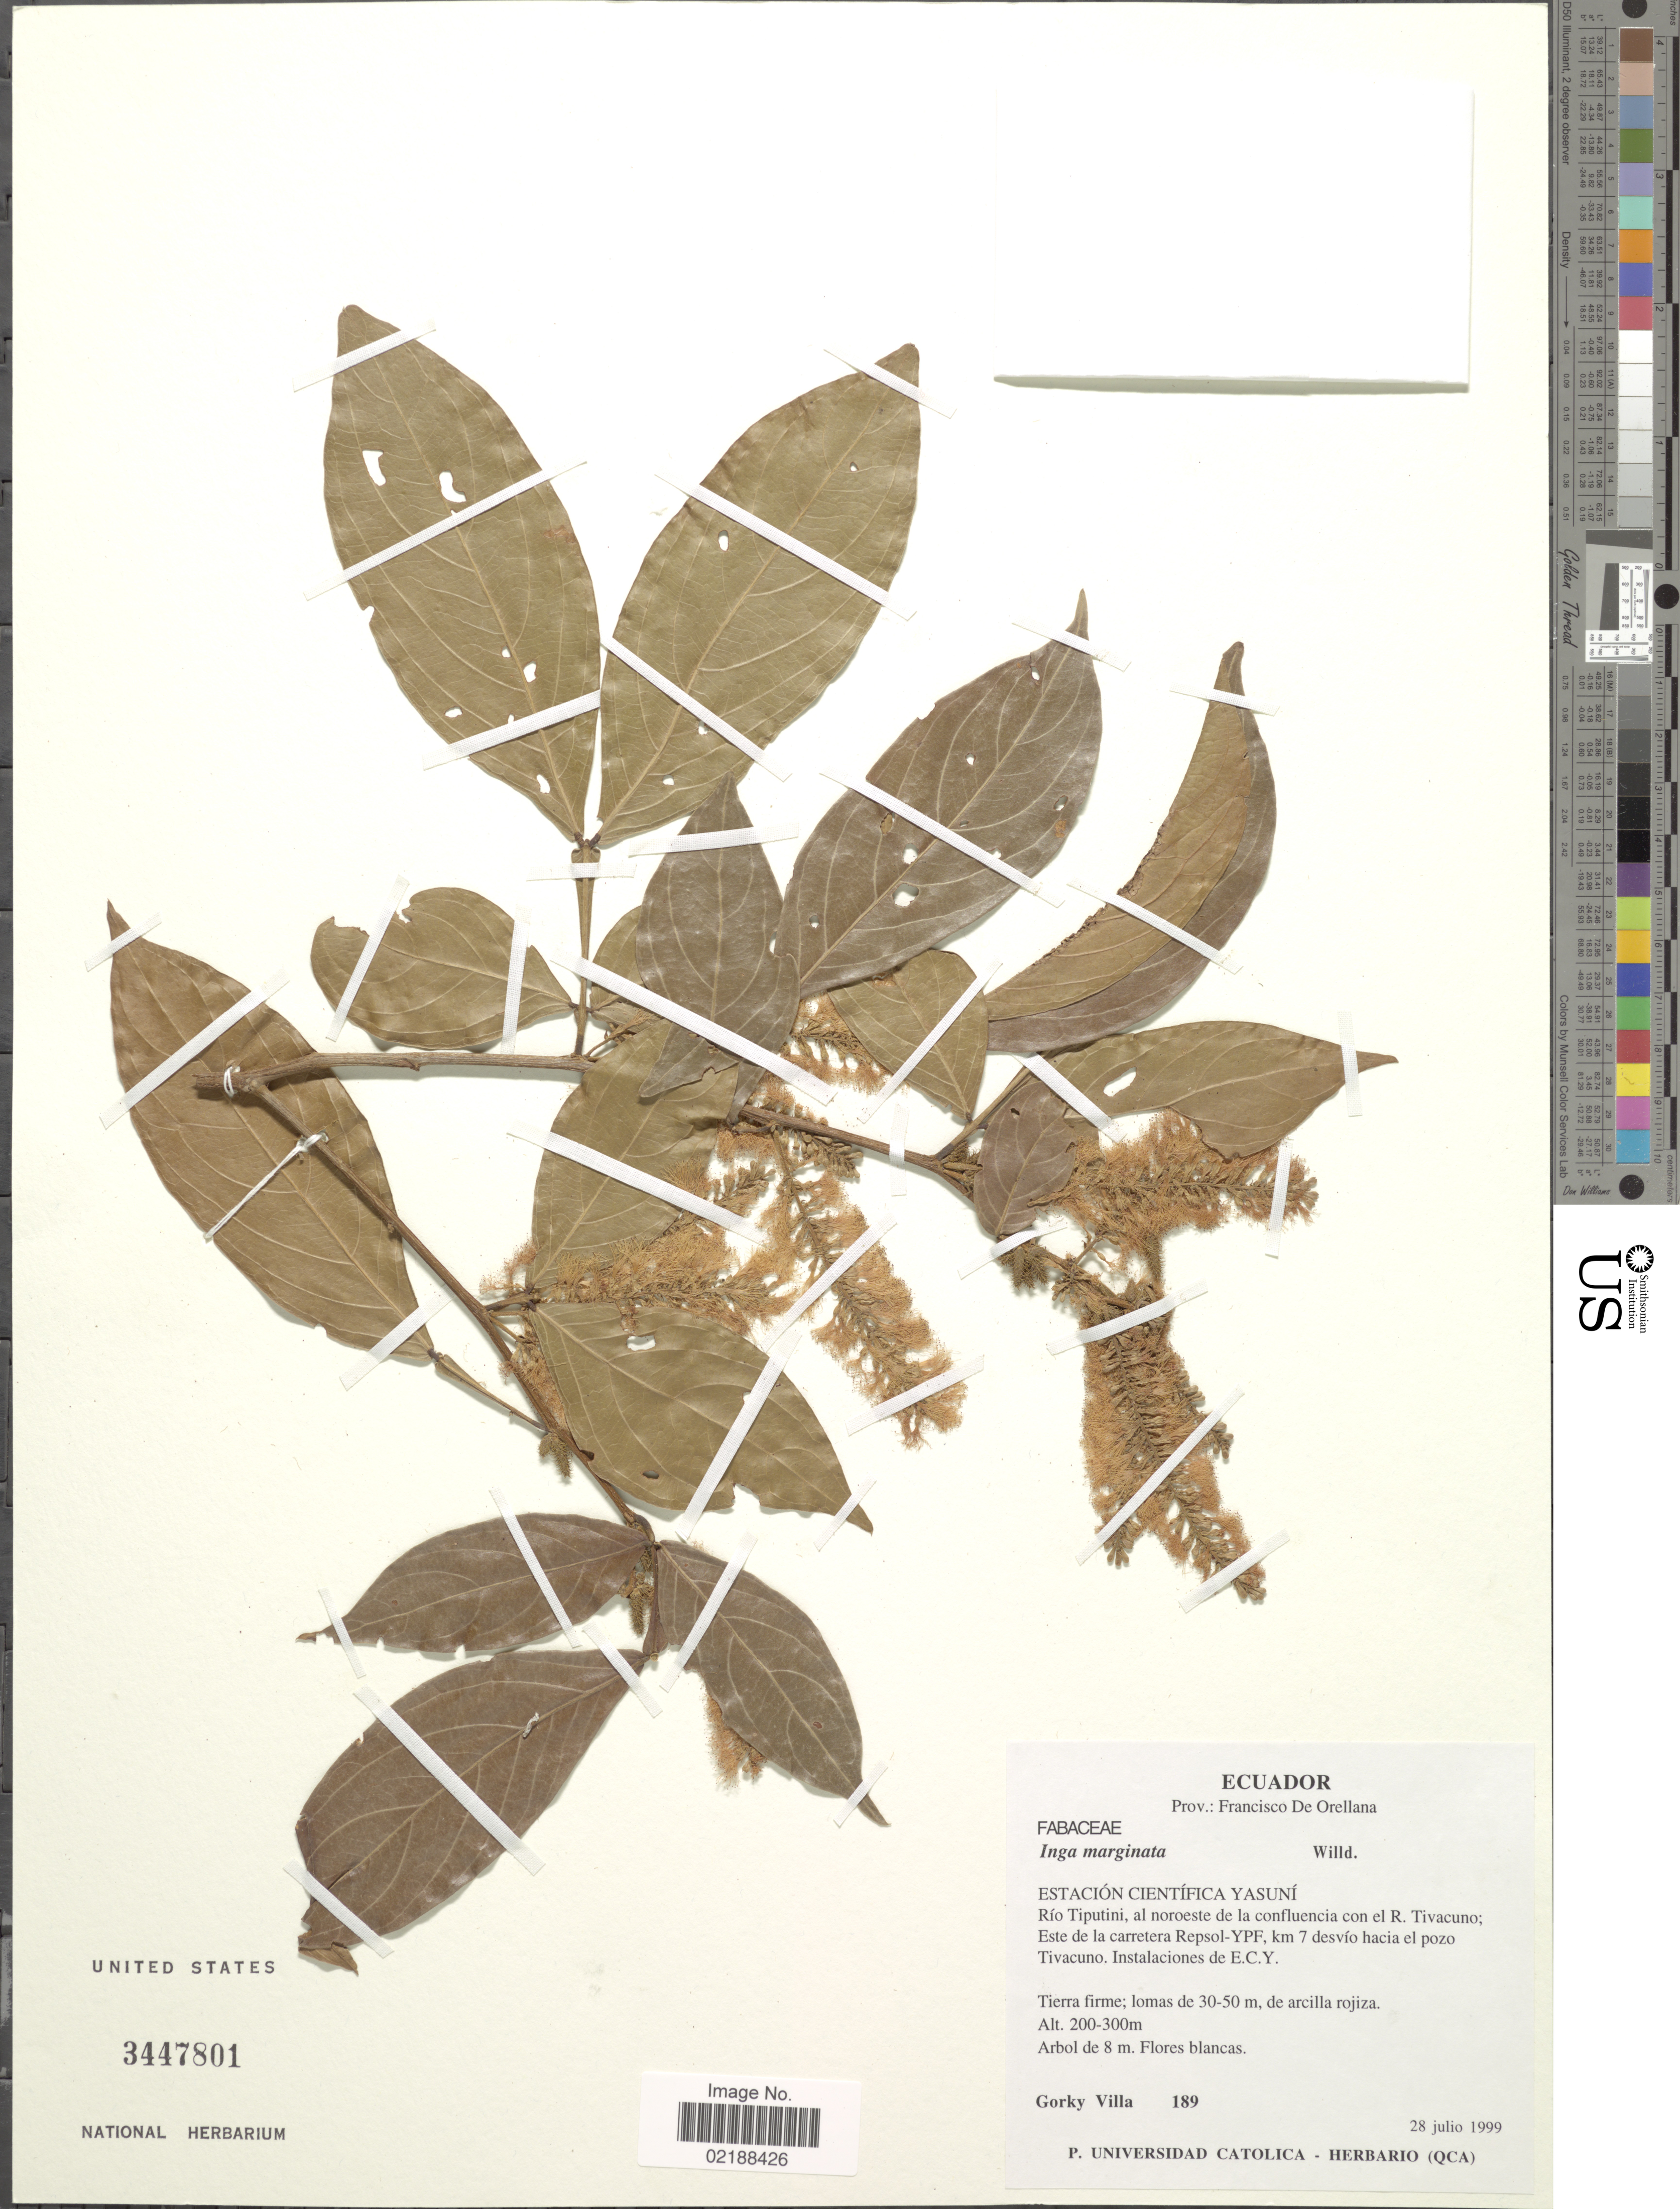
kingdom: Plantae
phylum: Tracheophyta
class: Magnoliopsida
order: Fabales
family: Fabaceae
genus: Inga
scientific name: Inga marginata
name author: Willd.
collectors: G. Villa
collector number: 189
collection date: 1999-07-28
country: Ecuador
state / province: Orellana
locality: Prov.: Francisco De Orellana, Estación Científica Yasuní Río Tiputini, al noroeste de la confluencia con el R. Tivacuno; Este de la carretera Repsol-YPF, km 7 desvío hacia el pozo Tivacuno. Instalaciones de E. C. Y.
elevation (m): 200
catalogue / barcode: US 3447801